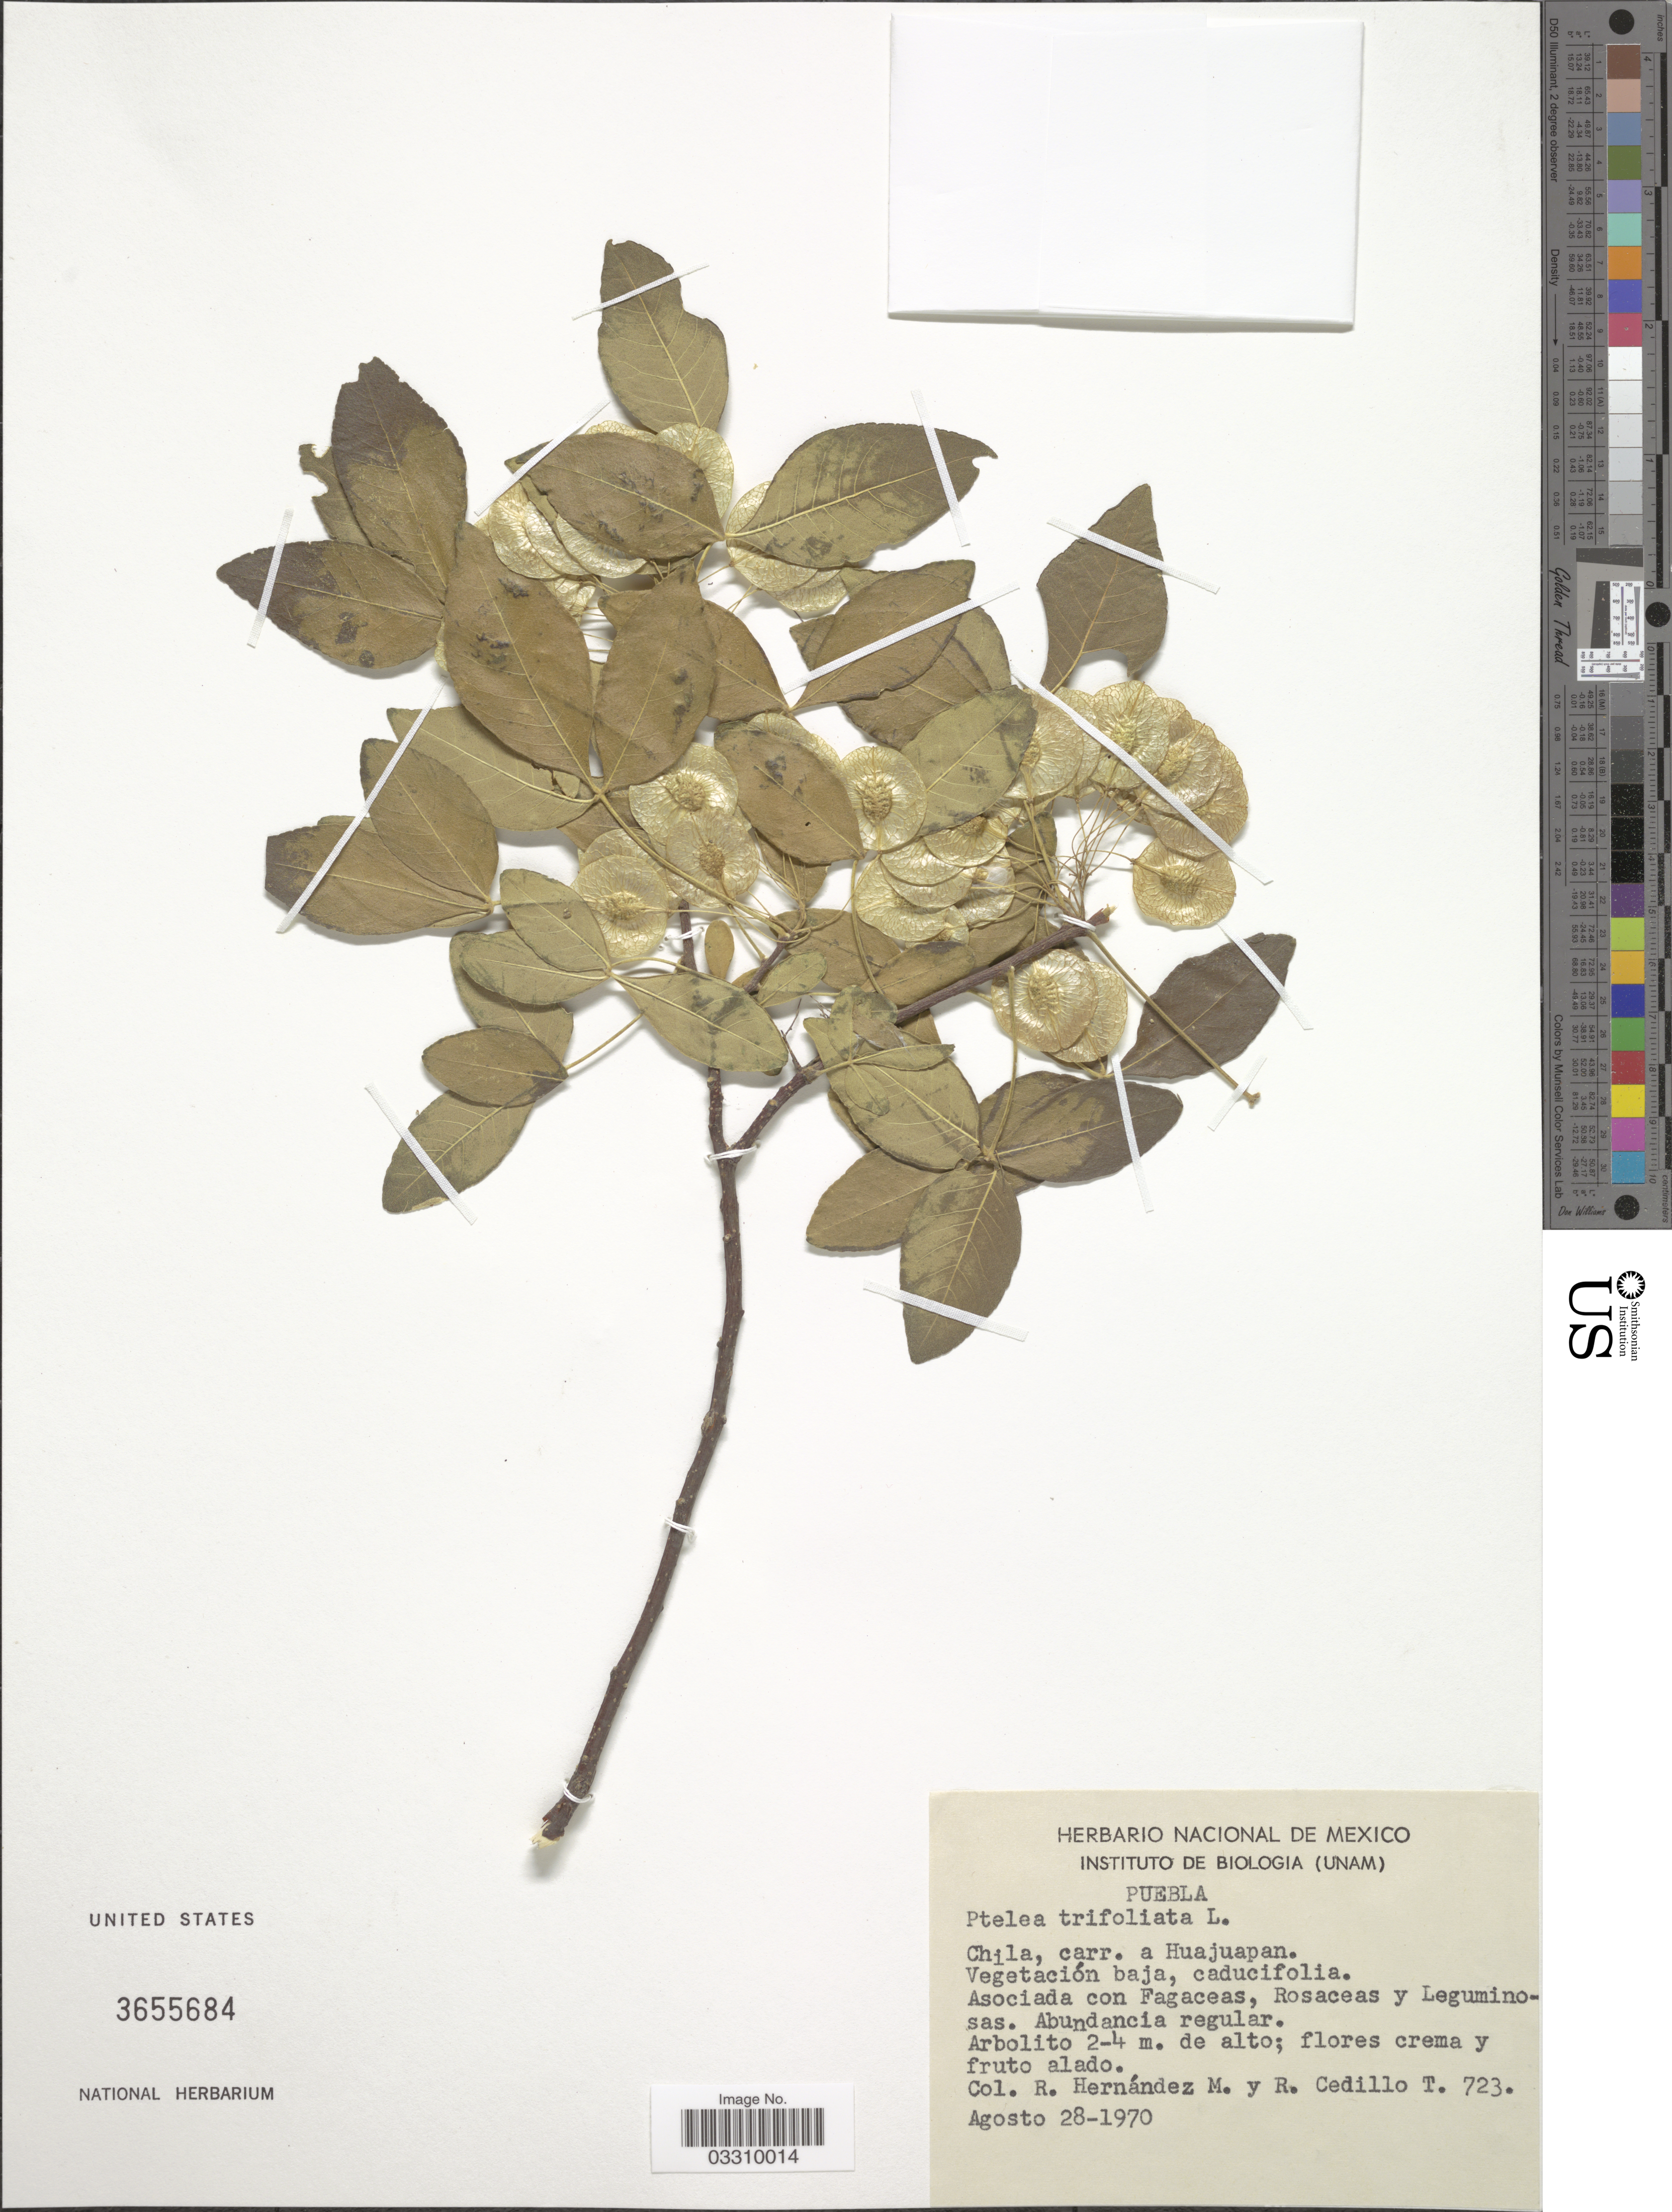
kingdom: Plantae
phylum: Tracheophyta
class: Magnoliopsida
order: Sapindales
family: Rutaceae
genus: Ptelea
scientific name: Ptelea trifoliata var. trifoliata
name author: L.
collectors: R. Hernández M. & R. CedilloT.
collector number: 723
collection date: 1970-08-28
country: Mexico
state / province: Puebla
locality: Chila, carr. a Huajuapan.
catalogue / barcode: US 3655684